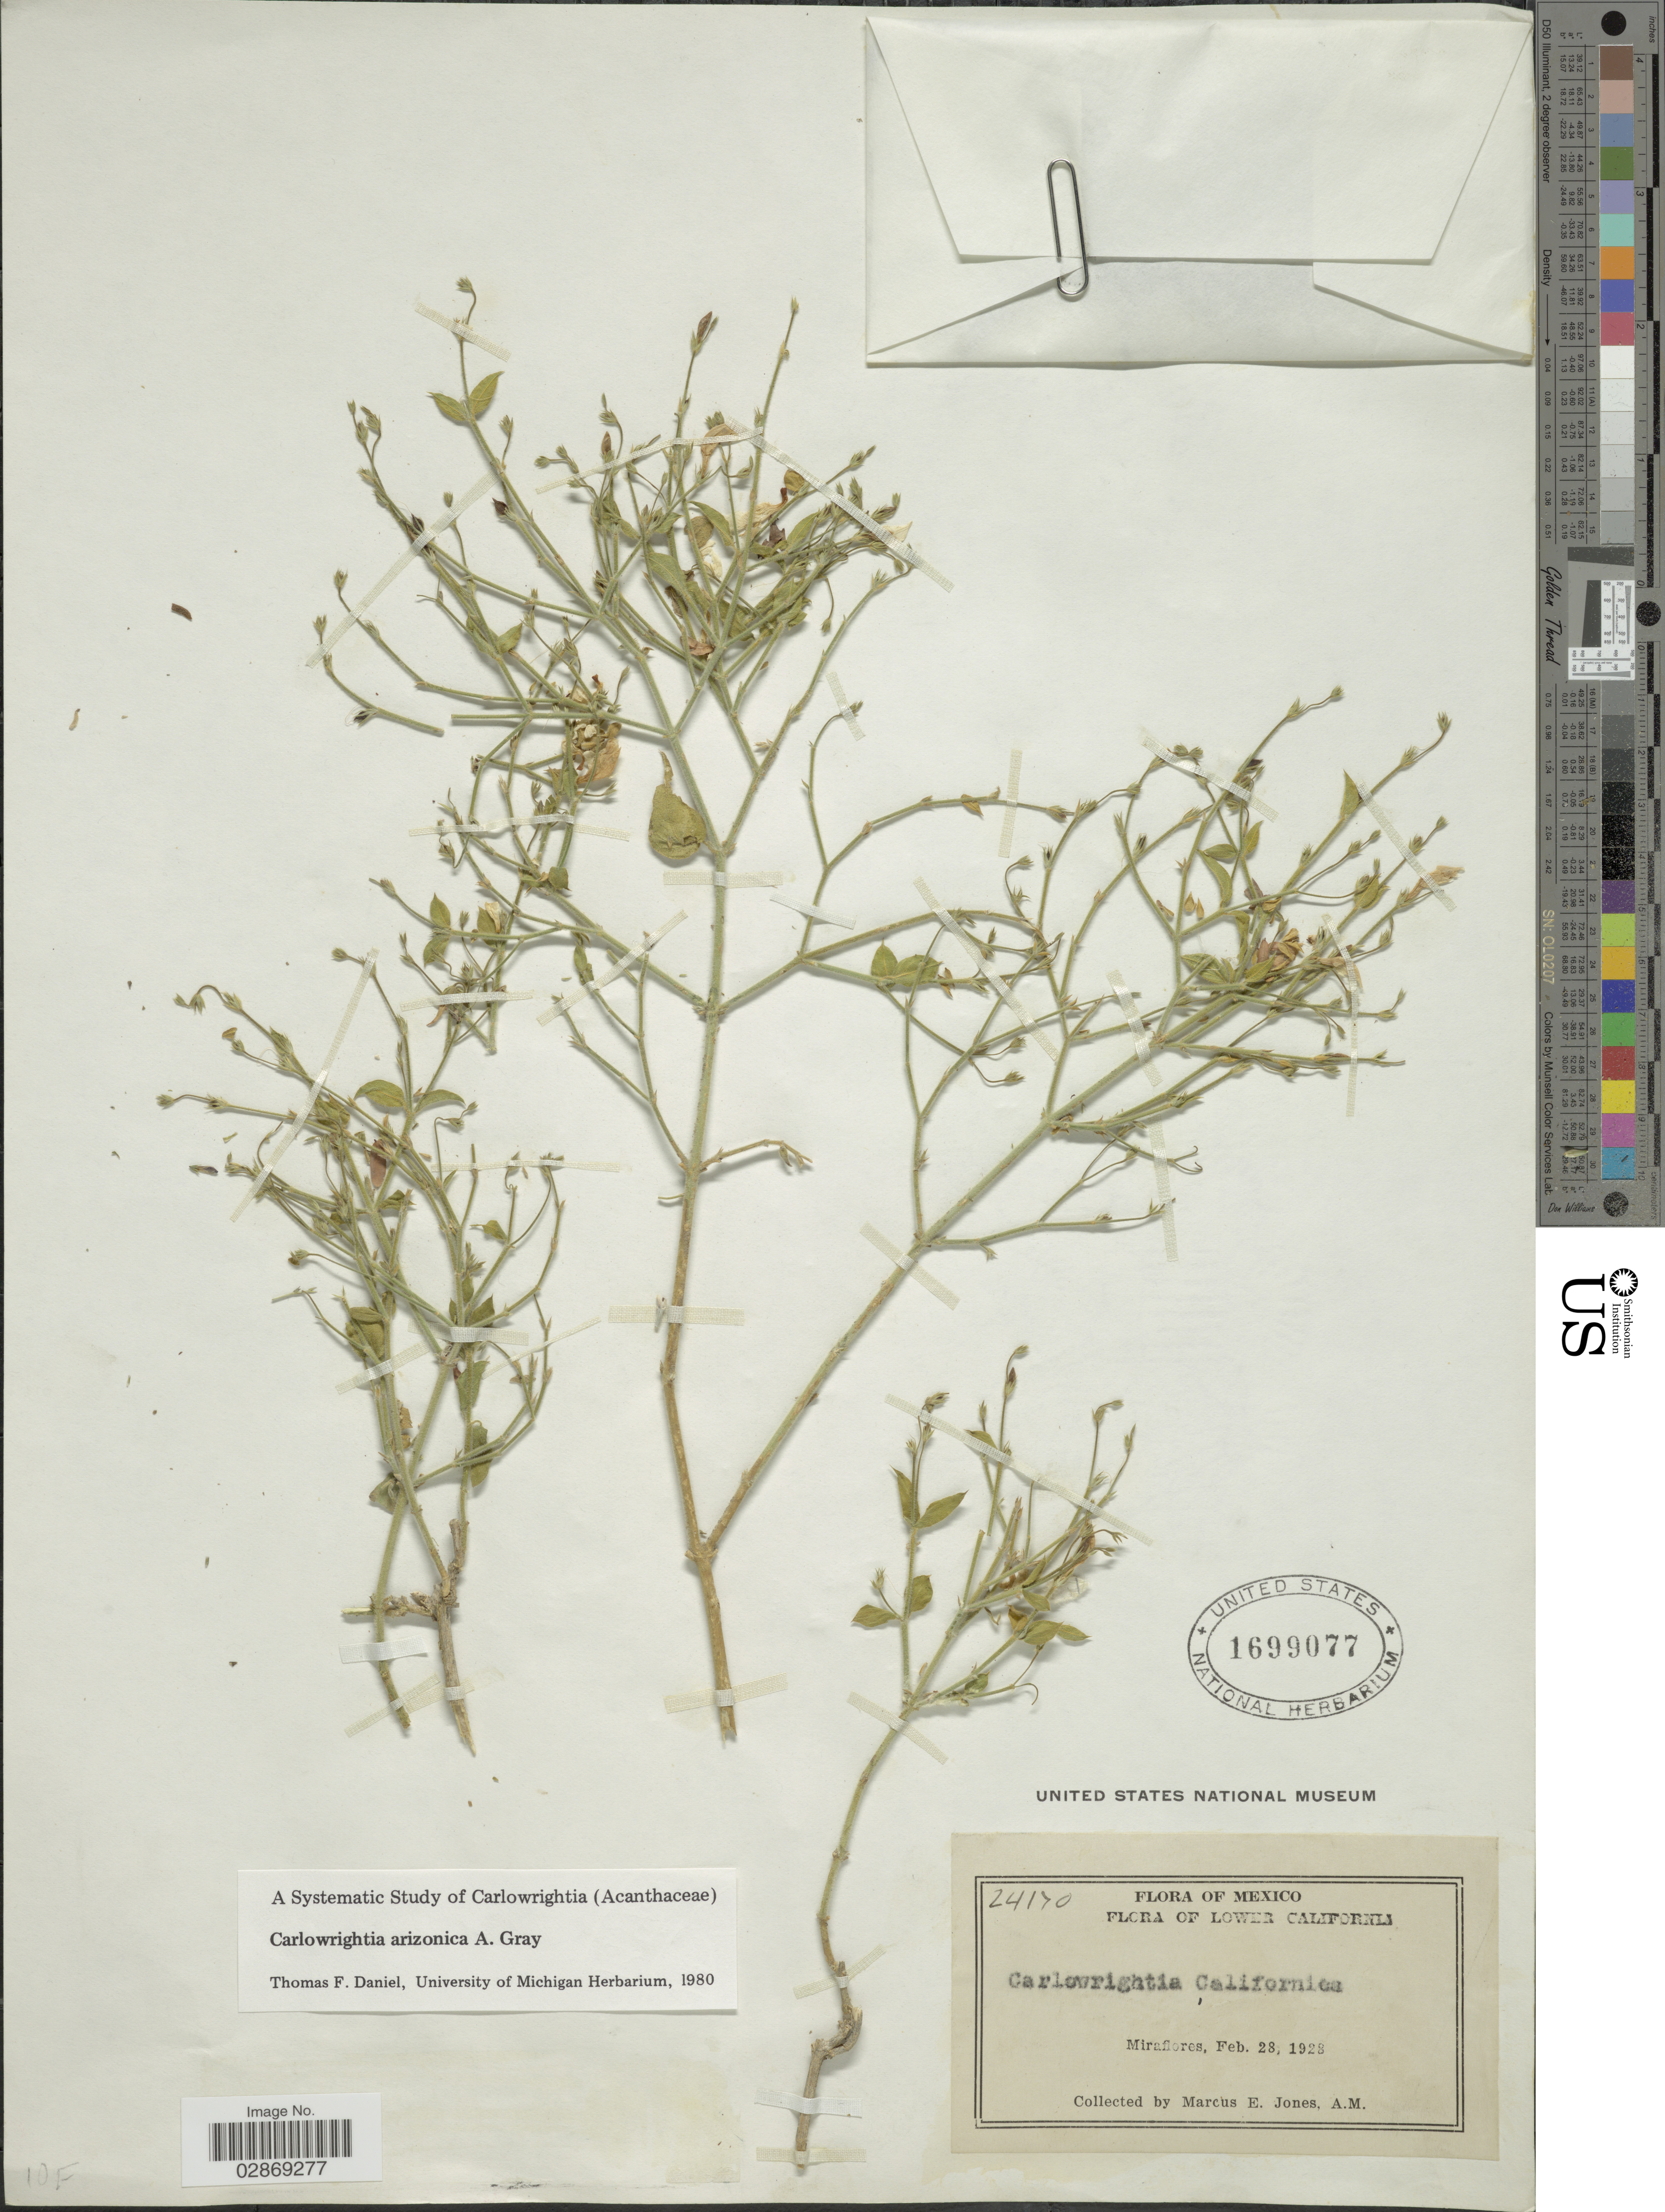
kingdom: Plantae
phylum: Tracheophyta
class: Magnoliopsida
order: Lamiales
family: Acanthaceae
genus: Carlowrightia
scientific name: Carlowrightia arizonica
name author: A. Gray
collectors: M. E. Jones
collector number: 24170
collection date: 1928-02-28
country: Mexico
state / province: Baja California Sur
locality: Lower California, Miraflores.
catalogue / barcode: US 1699077